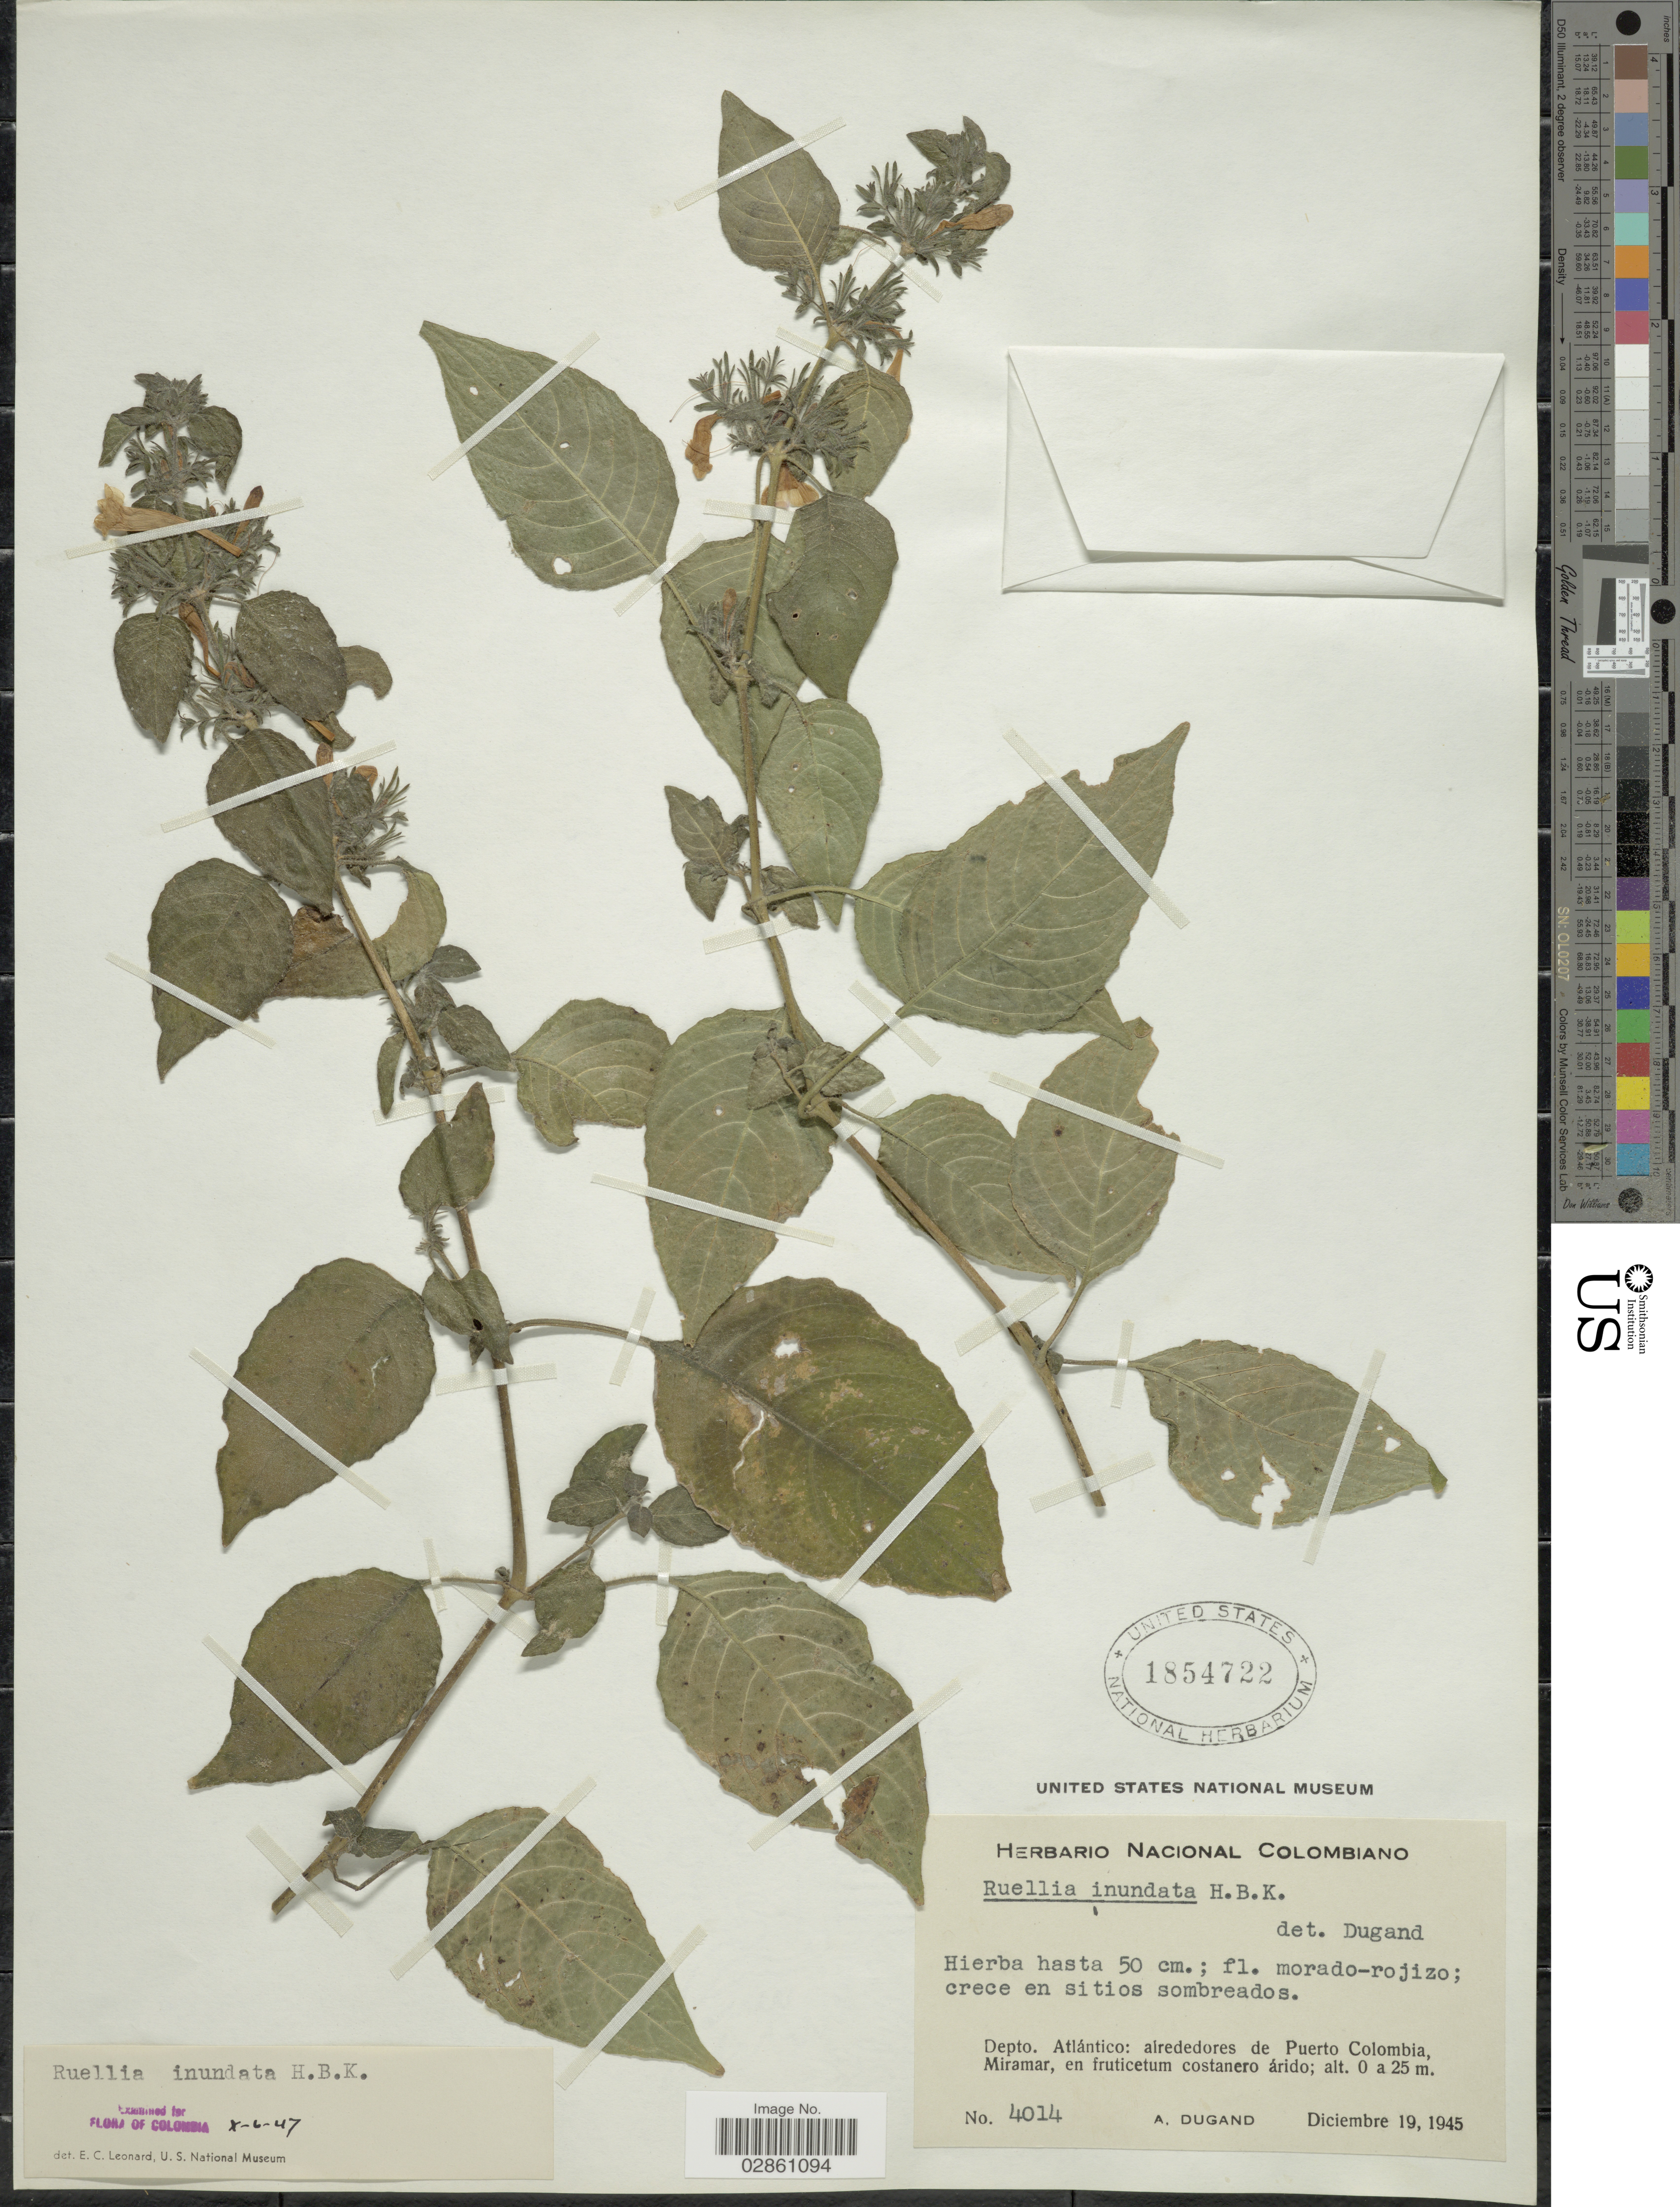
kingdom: Plantae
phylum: Tracheophyta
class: Magnoliopsida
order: Lamiales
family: Acanthaceae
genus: Ruellia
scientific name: Ruellia inundata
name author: Kunth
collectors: A. Dugand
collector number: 4014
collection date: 1945-12-19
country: Colombia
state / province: Atlántico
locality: Depto. Atlántico: alrededores de Puerto Colombia, Miramar.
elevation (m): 0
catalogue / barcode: US 1854722